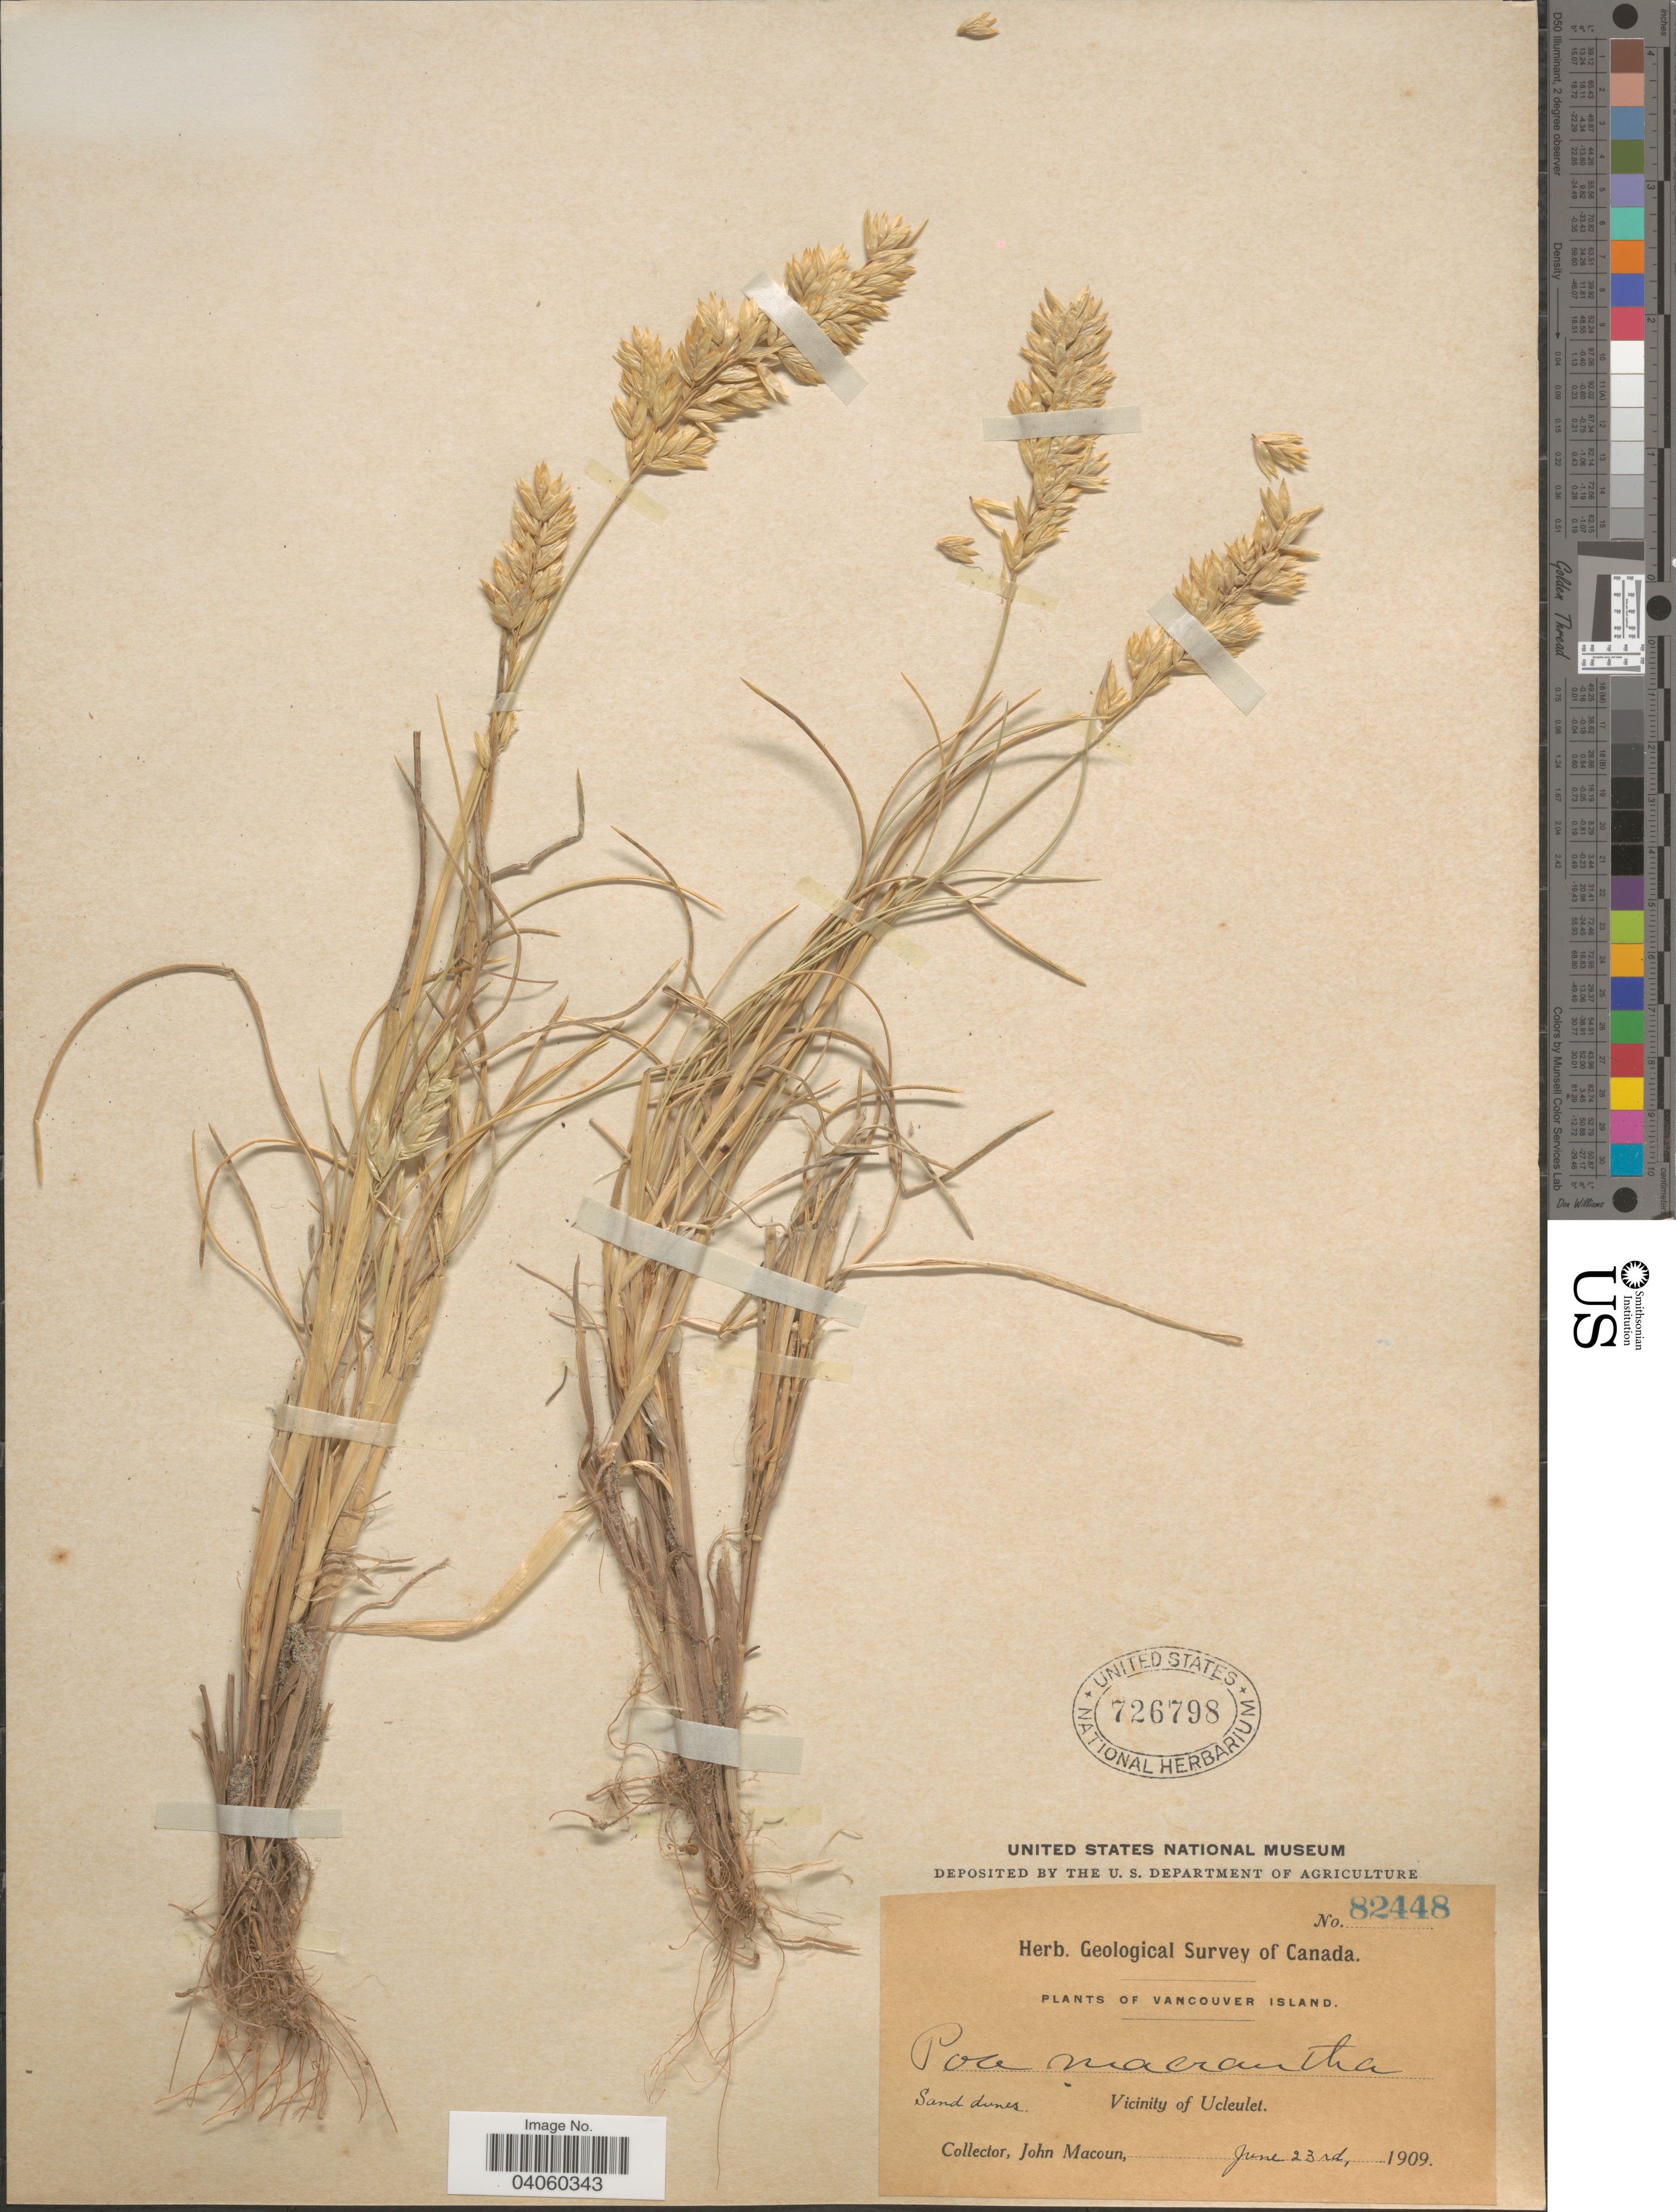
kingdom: Plantae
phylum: Tracheophyta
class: Liliopsida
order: Poales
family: Poaceae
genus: Poa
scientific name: Poa macrantha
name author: Vasey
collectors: J. Macoun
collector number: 82448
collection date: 1909-06-23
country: Canada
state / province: British Columbia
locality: Vancouver Island. Vicinity of Ucleulet.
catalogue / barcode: US 726798